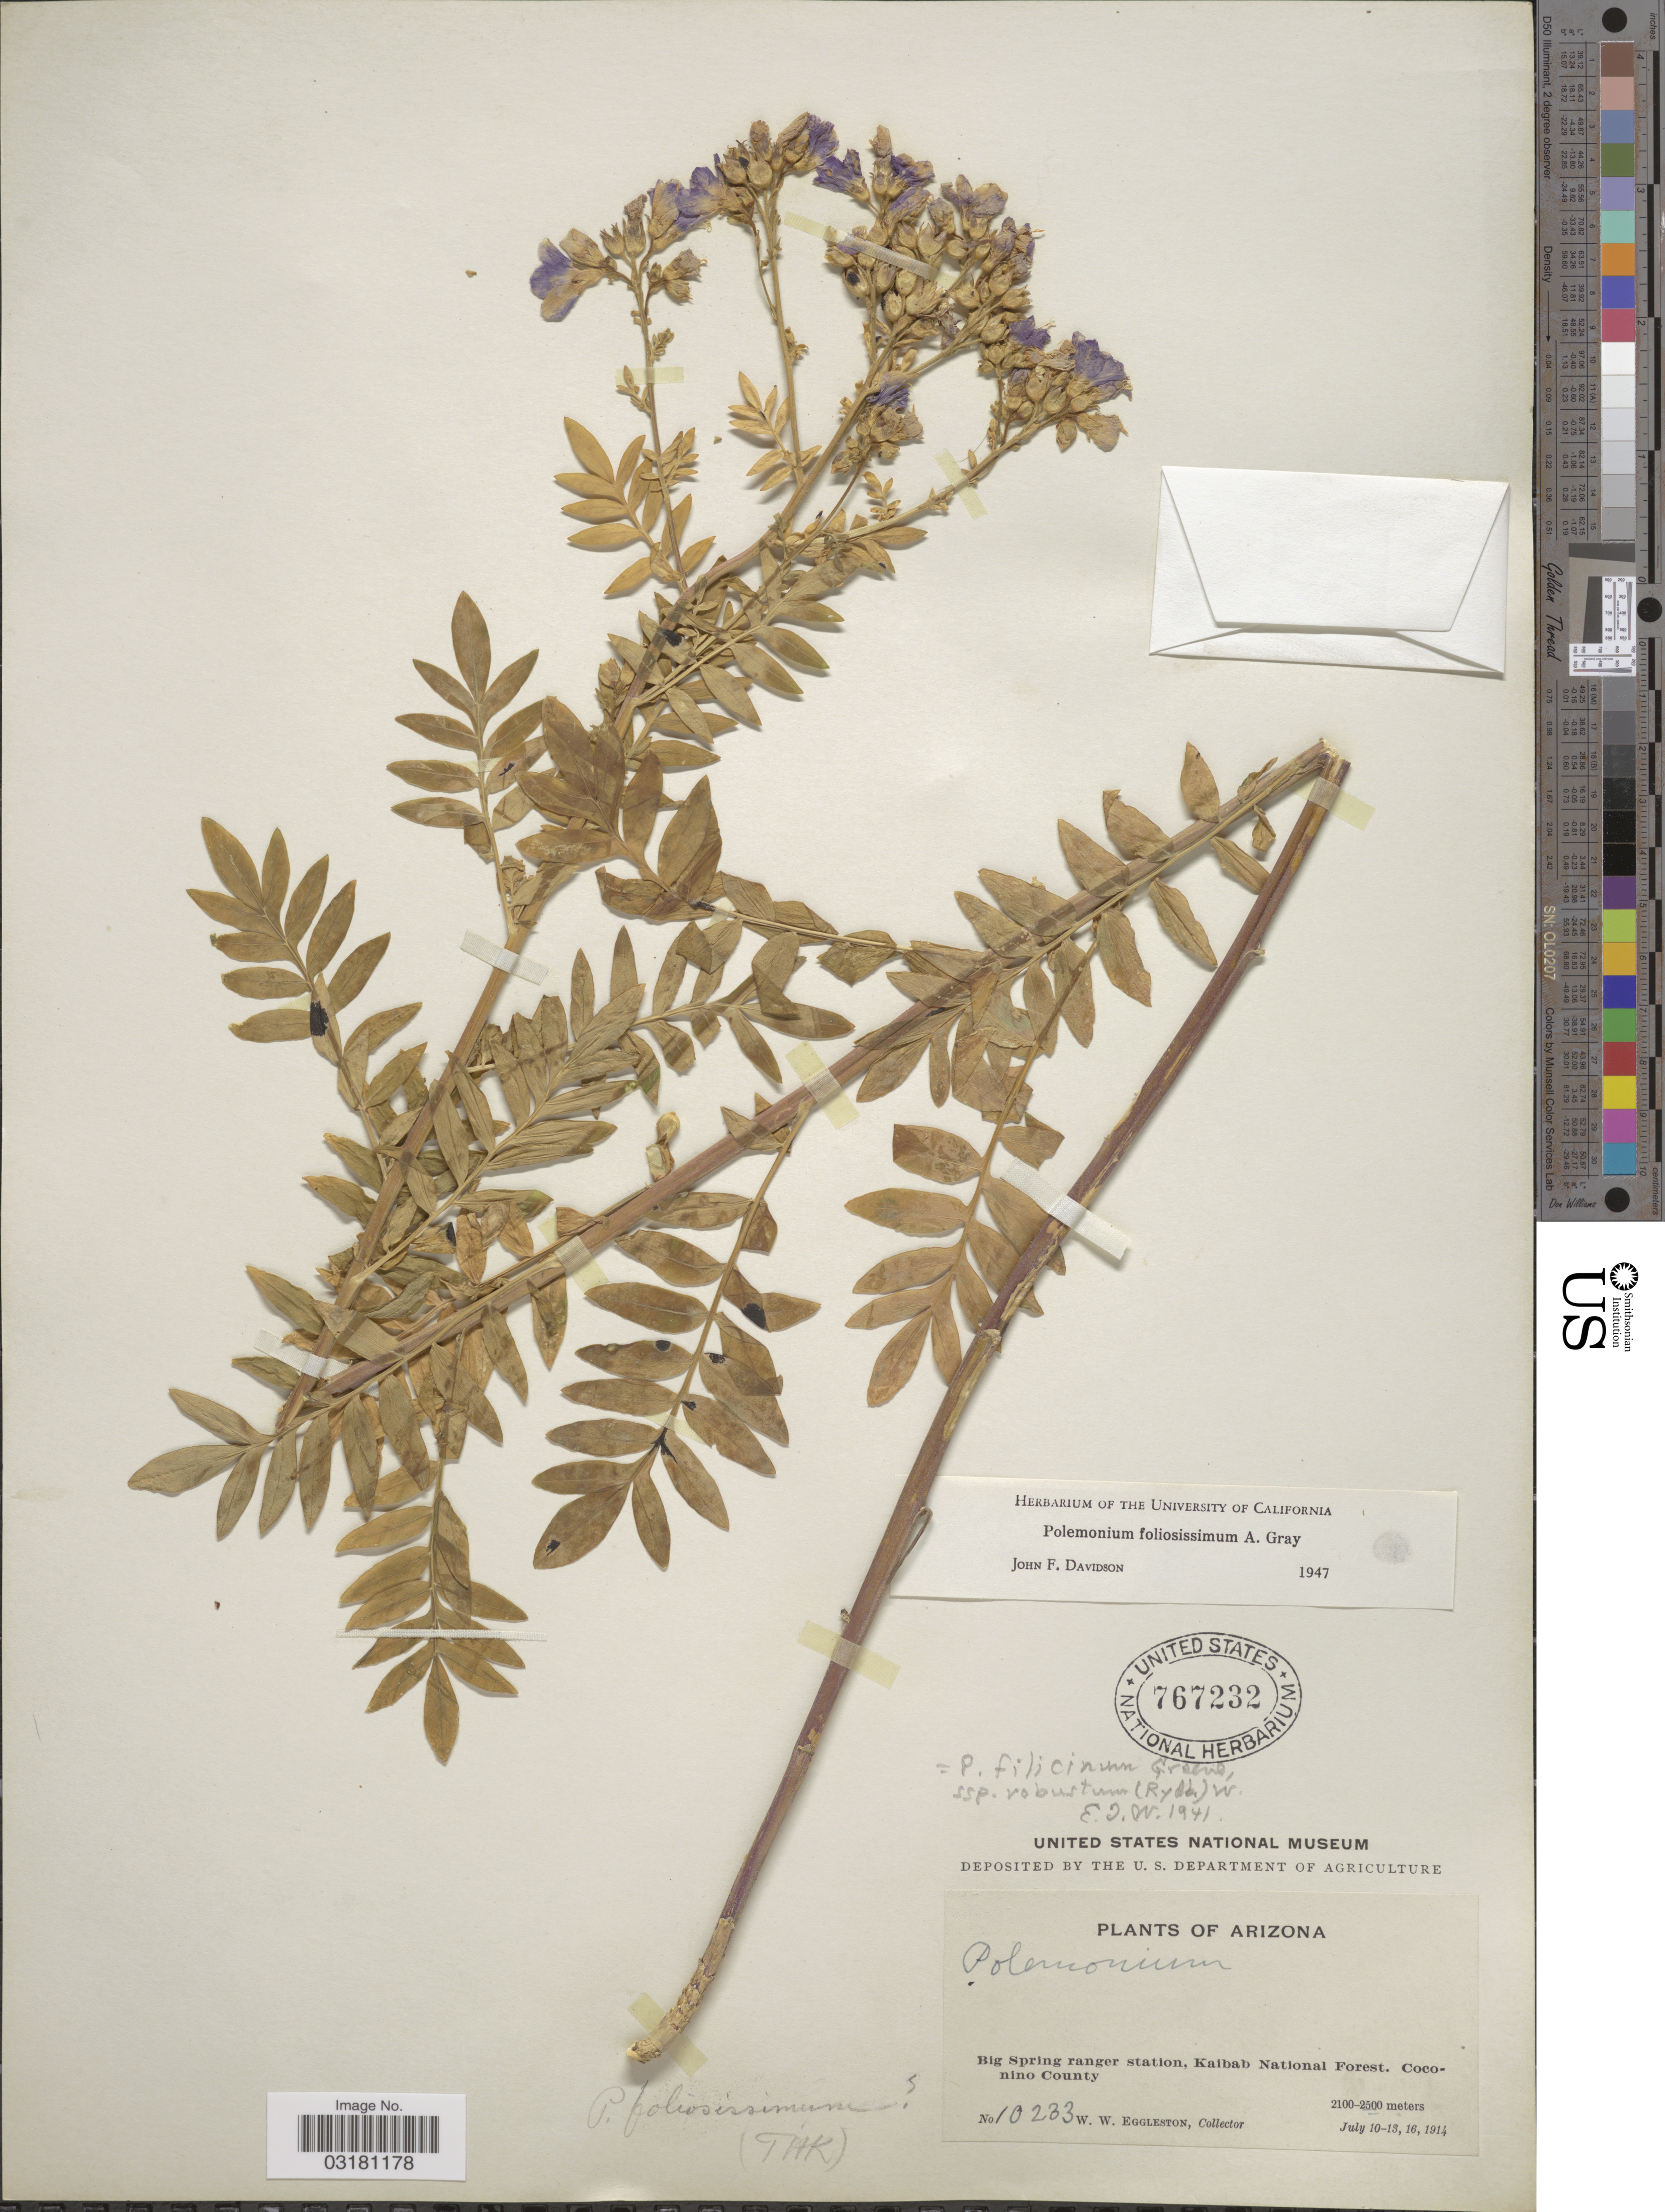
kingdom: Plantae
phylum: Tracheophyta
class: Magnoliopsida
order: Ericales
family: Polemoniaceae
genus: Polemonium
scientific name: Polemonium foliosissimum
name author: A. Gray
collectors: W. W. Eggleston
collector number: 10233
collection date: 1914-07-10/1914-07-16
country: United States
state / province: Arizona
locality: Big Spring ranger station, Kaibab National Forest. Coconino County.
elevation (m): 2100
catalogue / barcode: US 767232